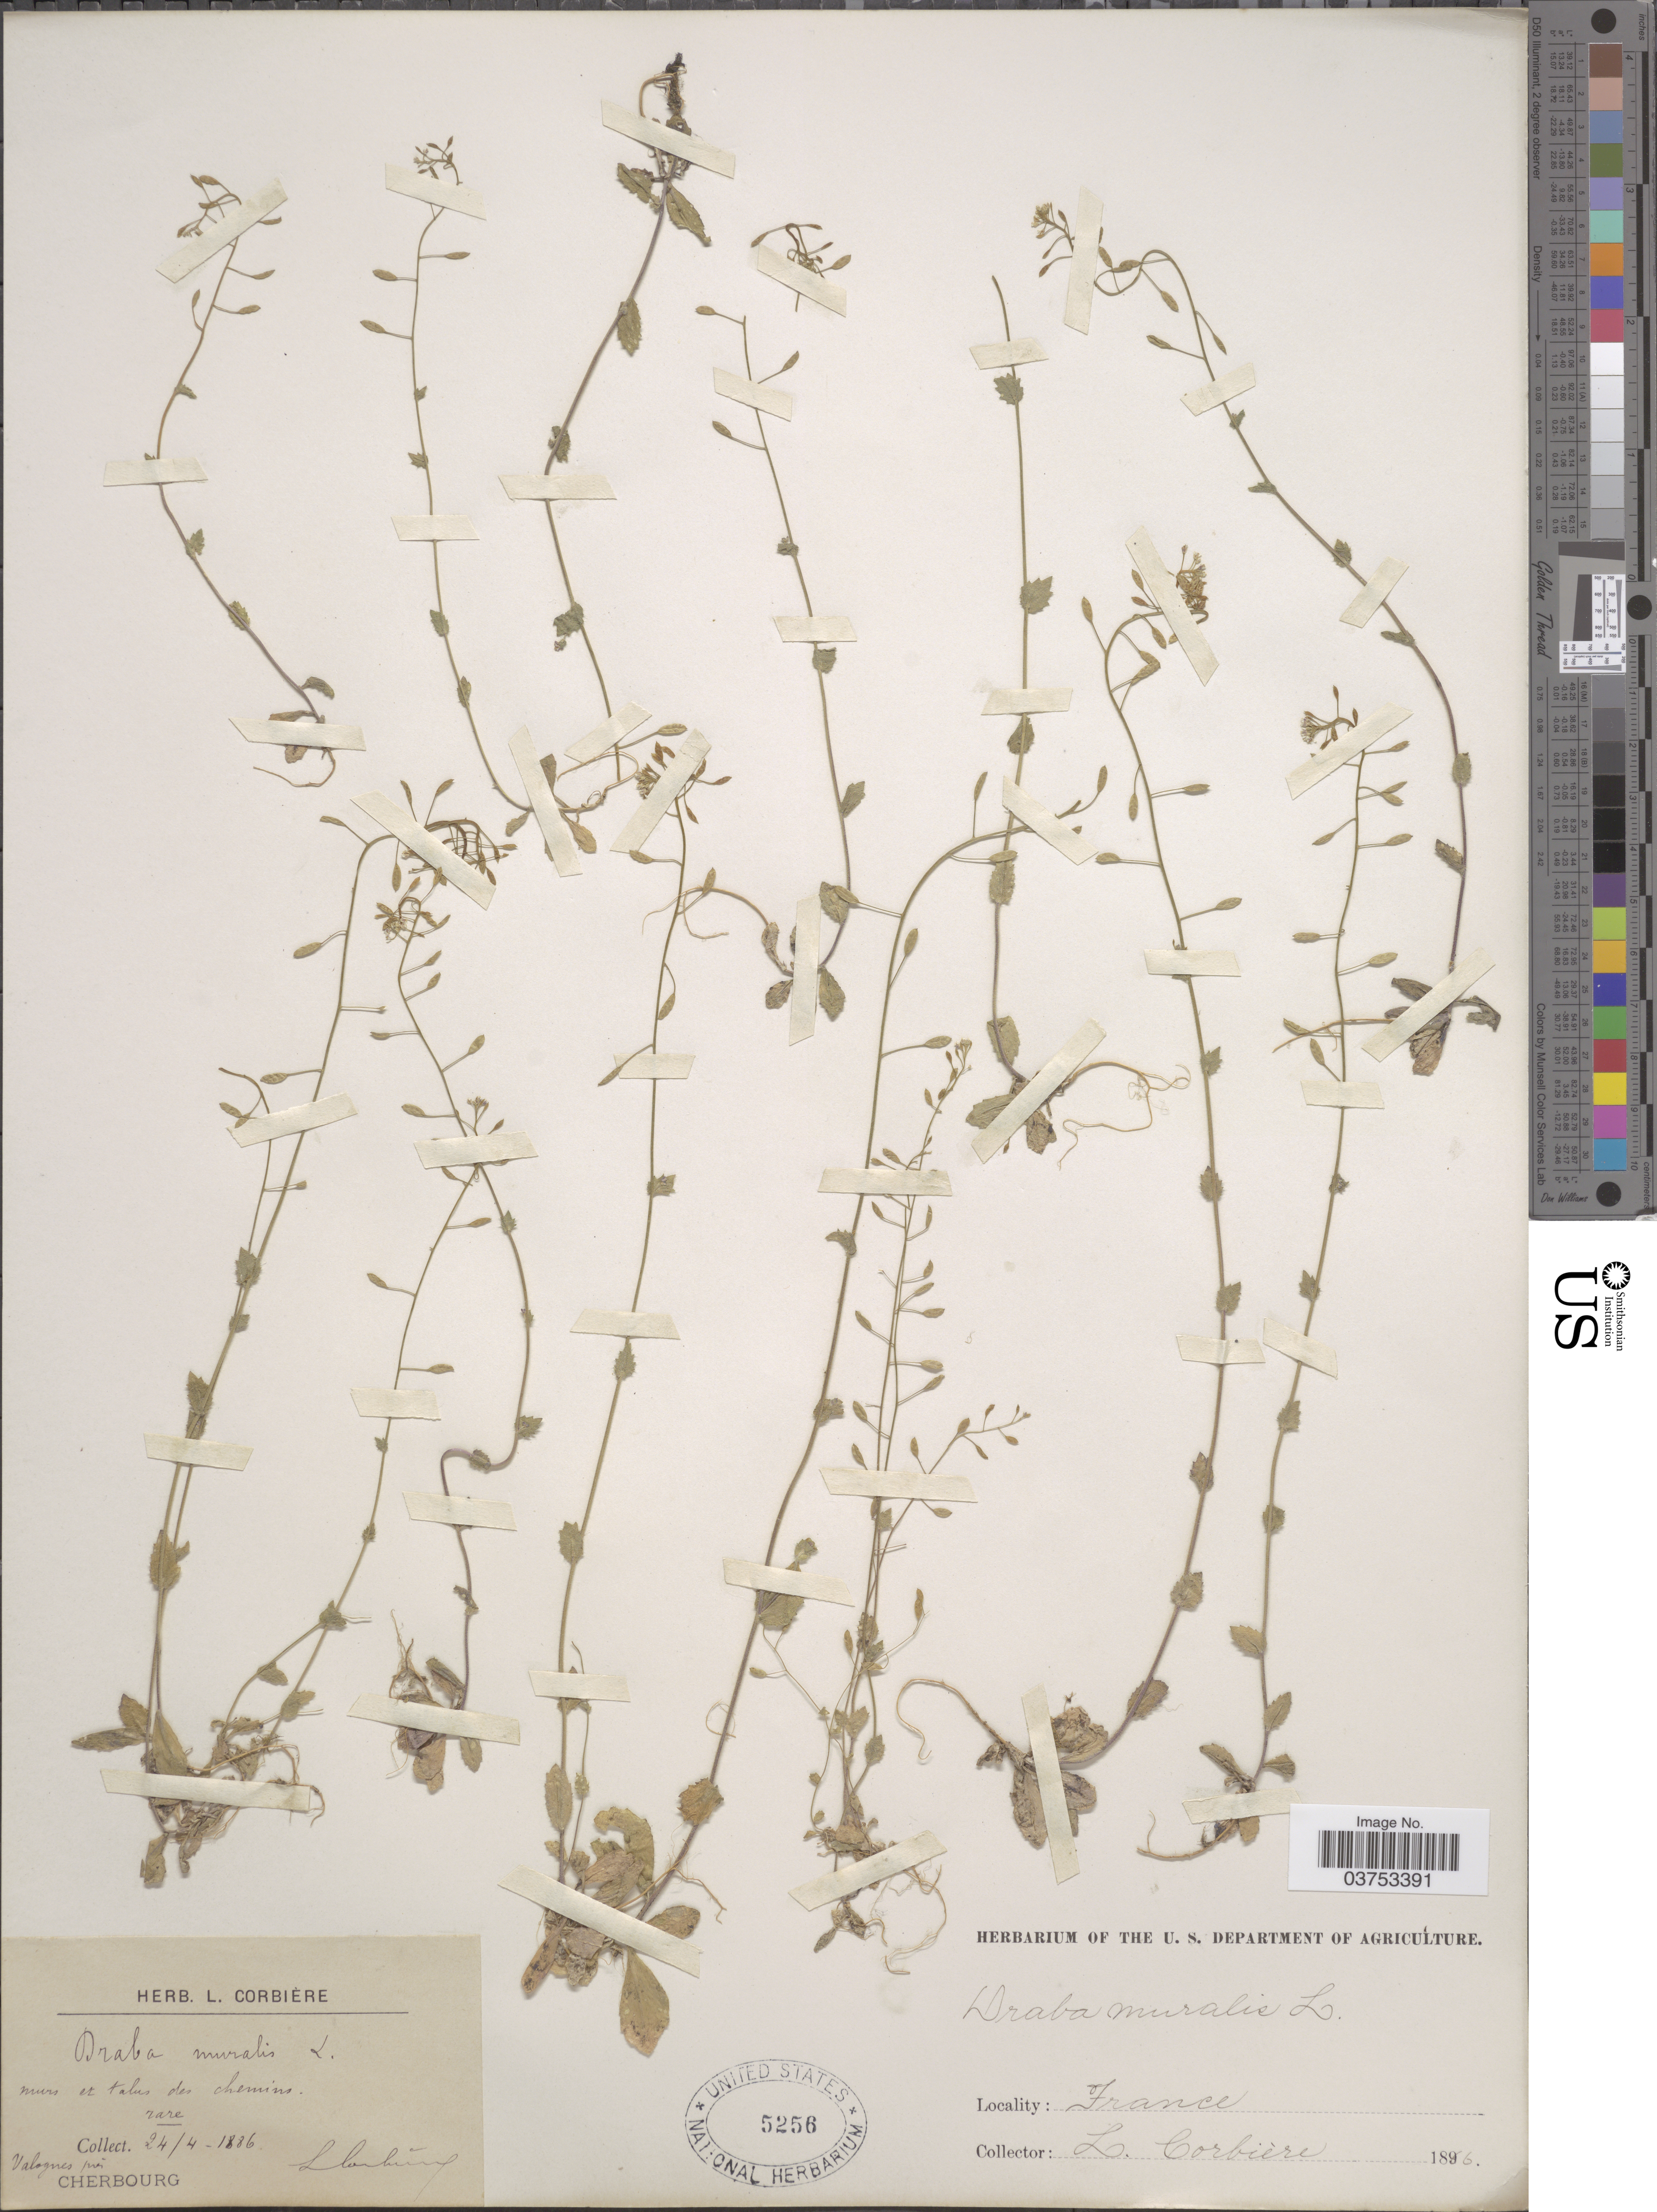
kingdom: Plantae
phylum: Tracheophyta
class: Magnoliopsida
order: Brassicales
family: Brassicaceae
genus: Draba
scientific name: Draba muralis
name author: L.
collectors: L. Corbière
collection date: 1886-04-24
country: France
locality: Valognes prés Cherbourg.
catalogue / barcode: US 5256